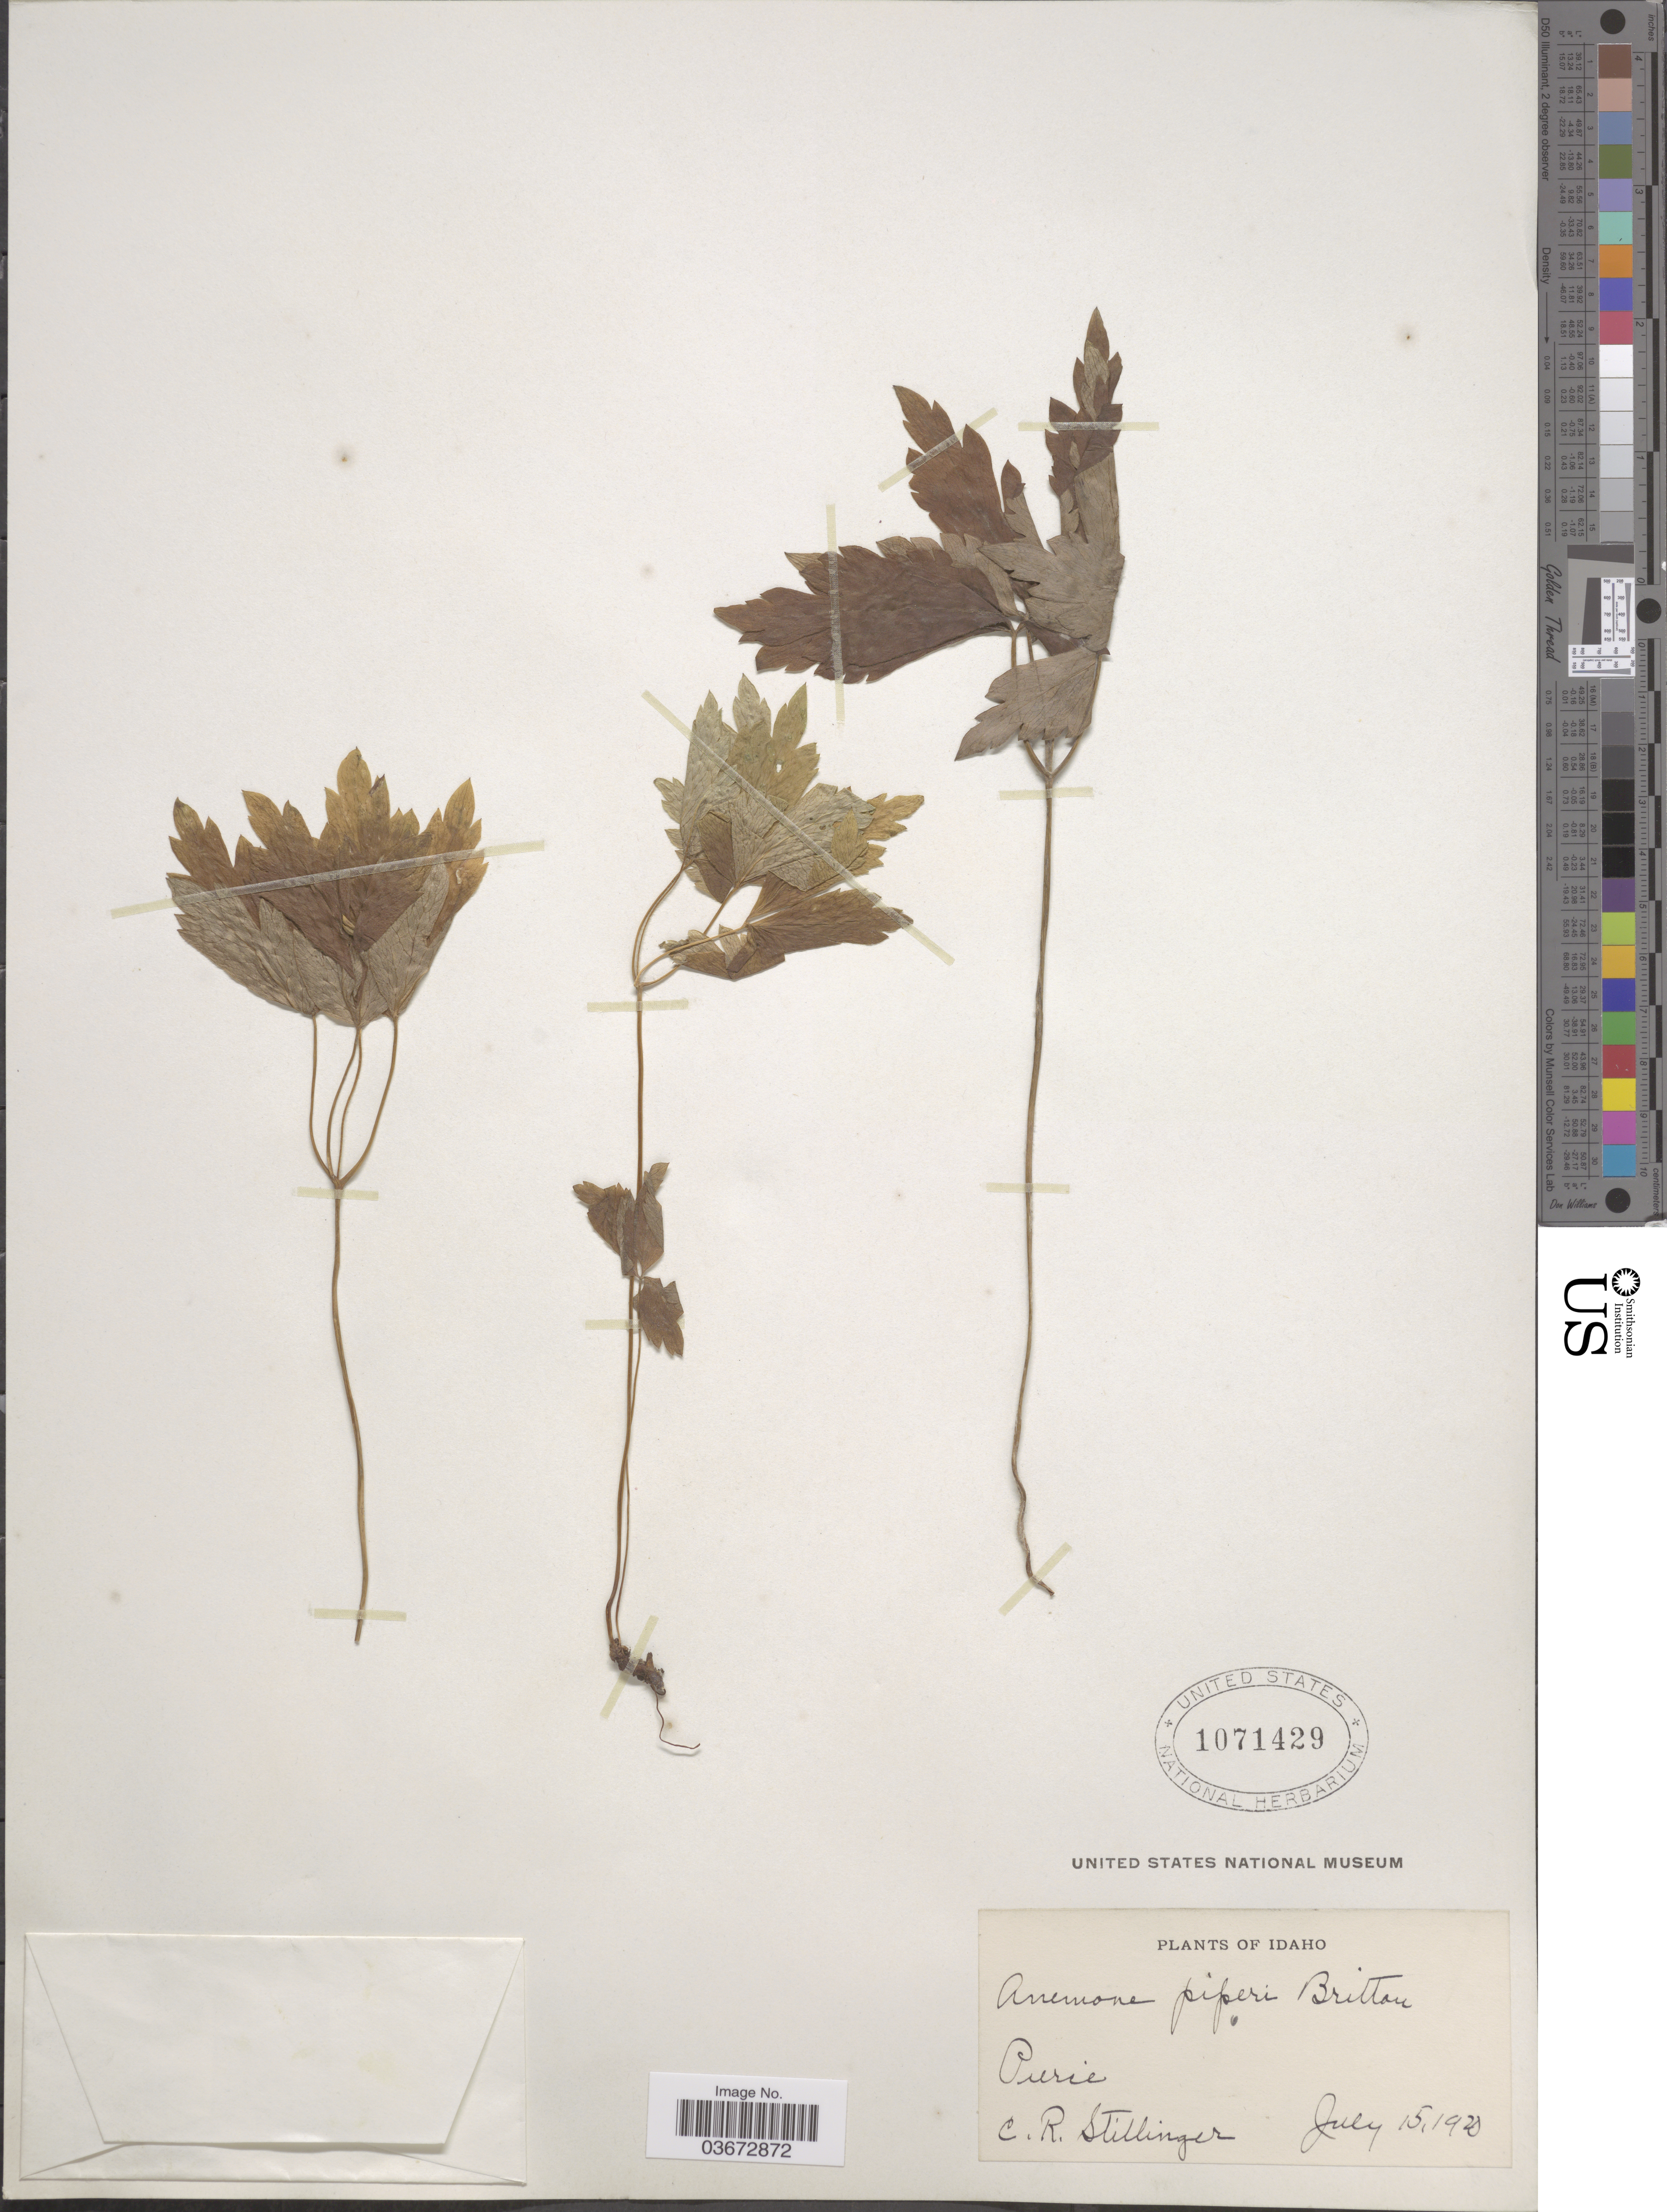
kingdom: Plantae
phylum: Tracheophyta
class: Magnoliopsida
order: Ranunculales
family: Ranunculaceae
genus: Anemone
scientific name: Anemone quinquefolia var. oregana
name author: (A. Gray) B.L. Rob.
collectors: C. Stillinger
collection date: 1920-07-15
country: United States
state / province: Idaho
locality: Pierce.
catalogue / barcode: US 1071429